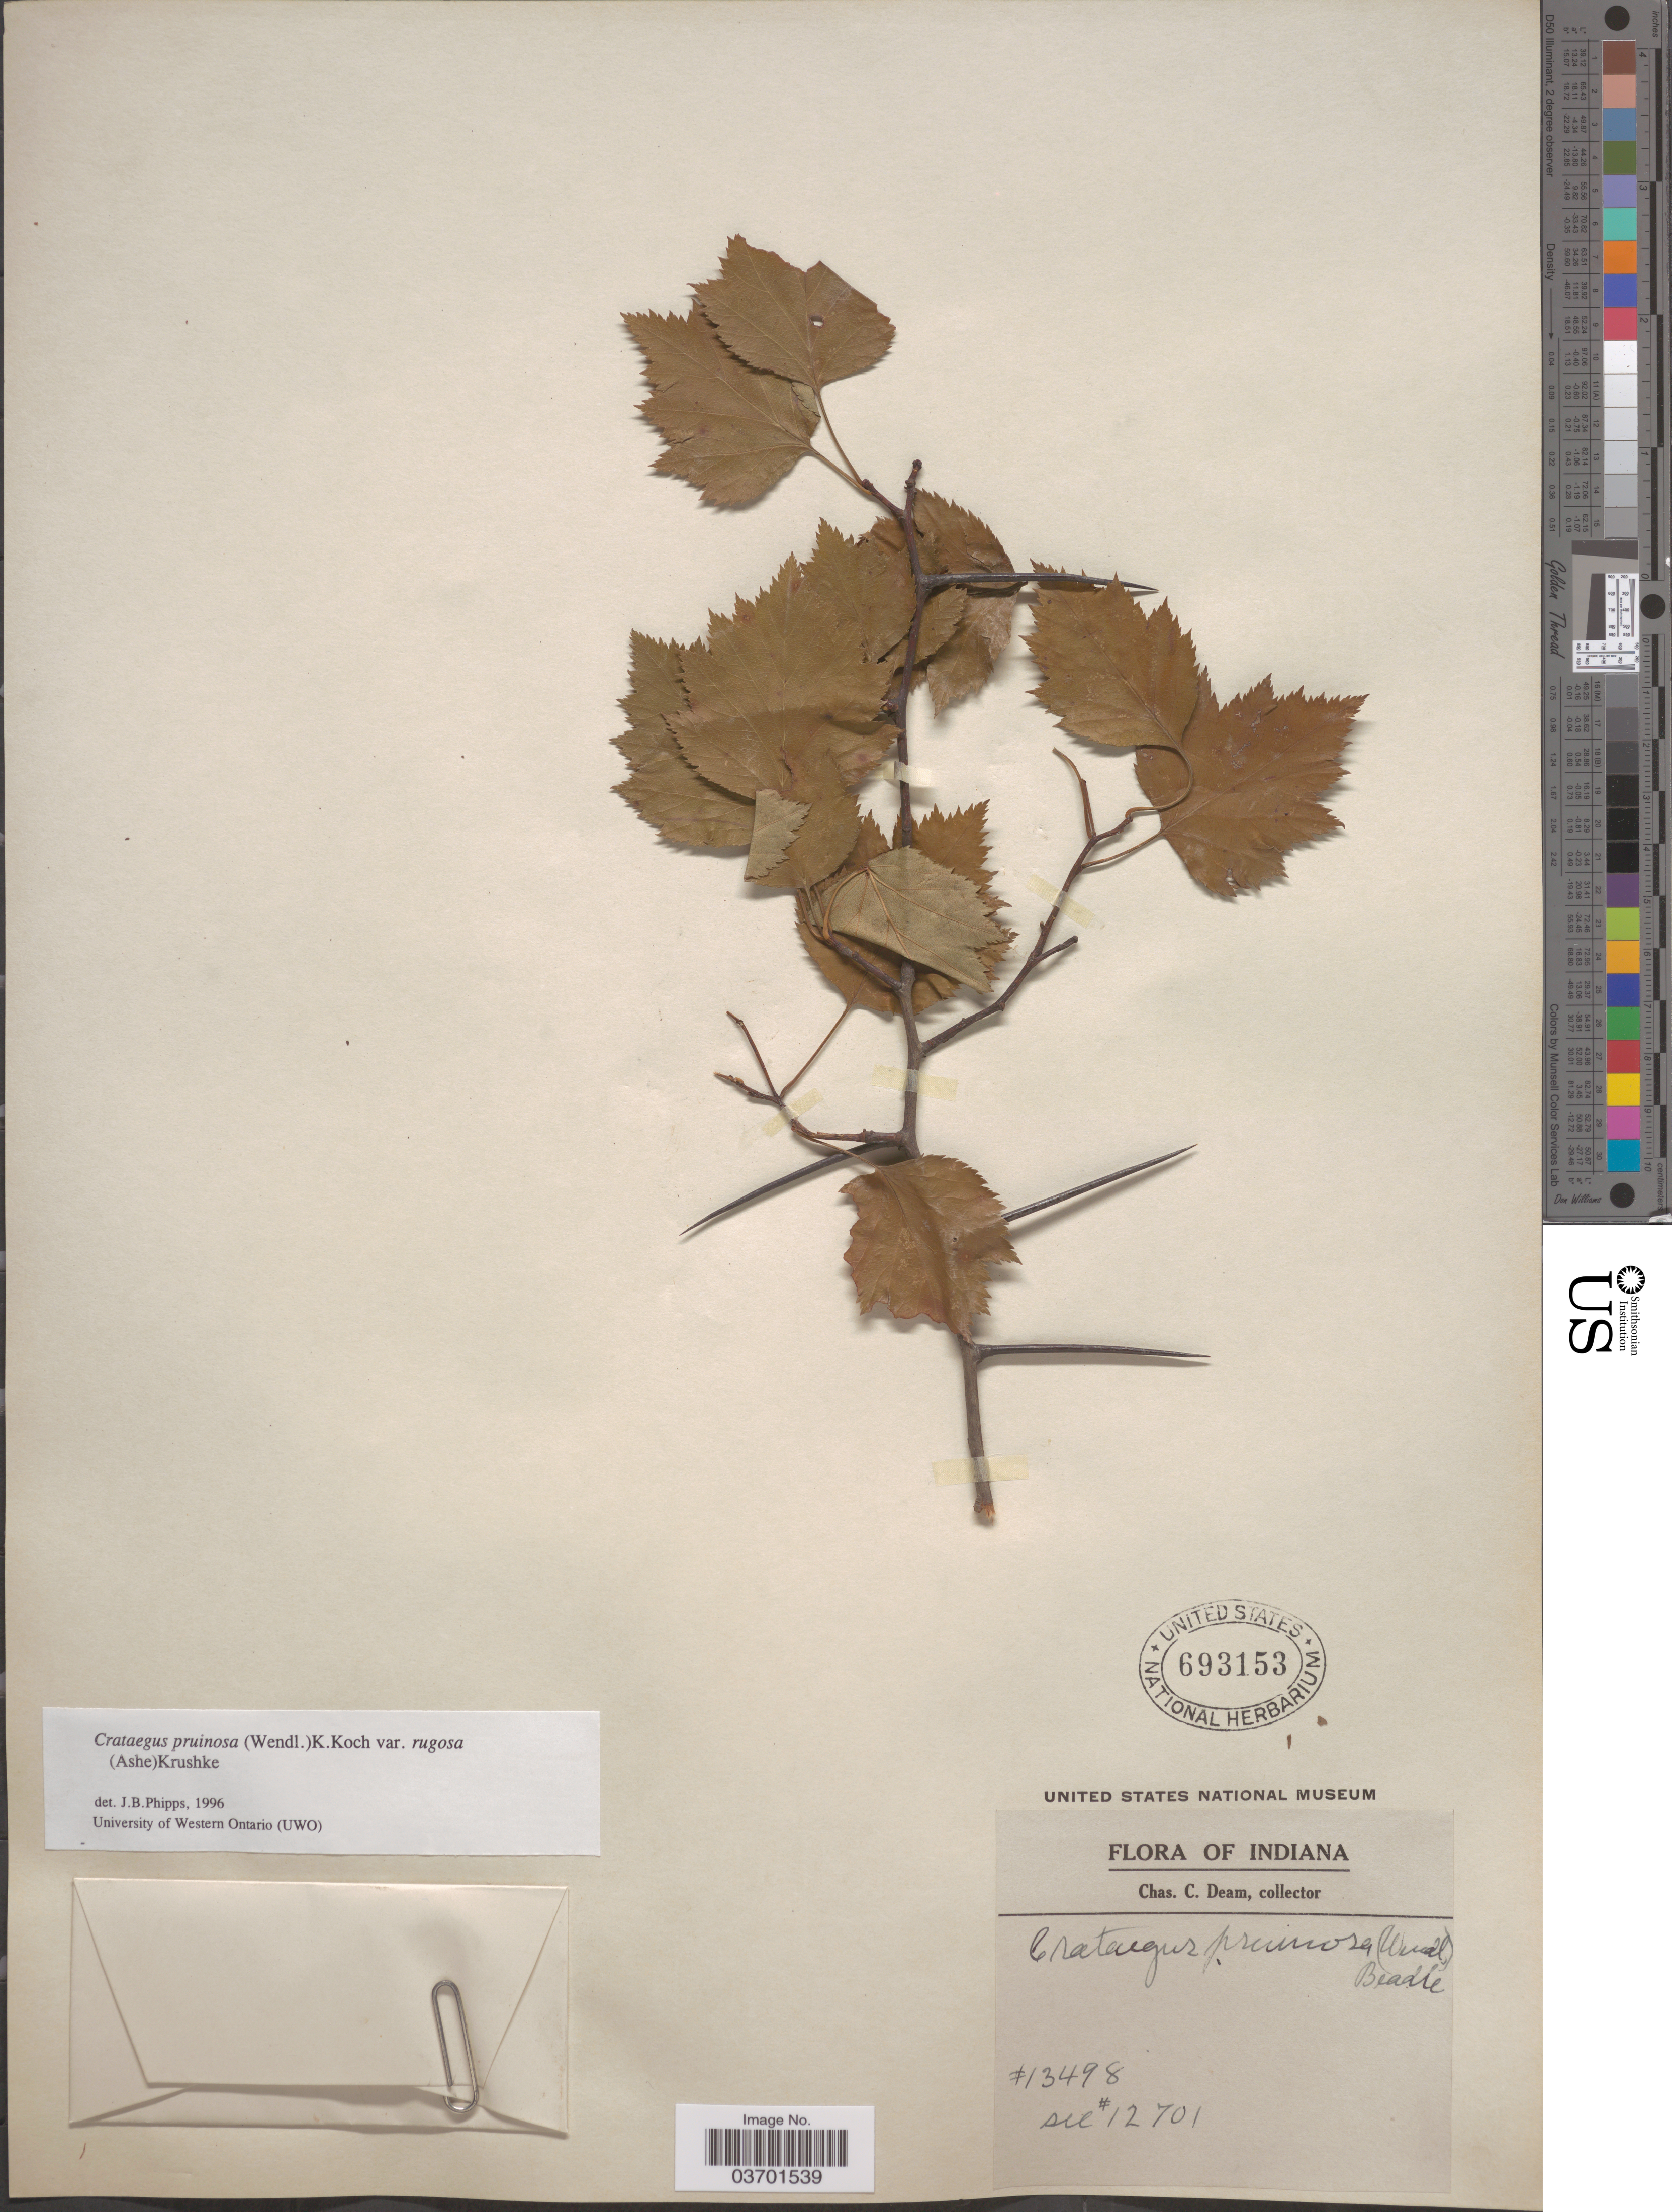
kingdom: Plantae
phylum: Tracheophyta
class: Magnoliopsida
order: Rosales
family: Rosaceae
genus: Crataegus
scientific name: Crataegus pruinosa var. rugosa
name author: (Ashe) Kruschke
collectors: C. C. Deam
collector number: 13498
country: United States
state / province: Indiana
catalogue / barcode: US 693153